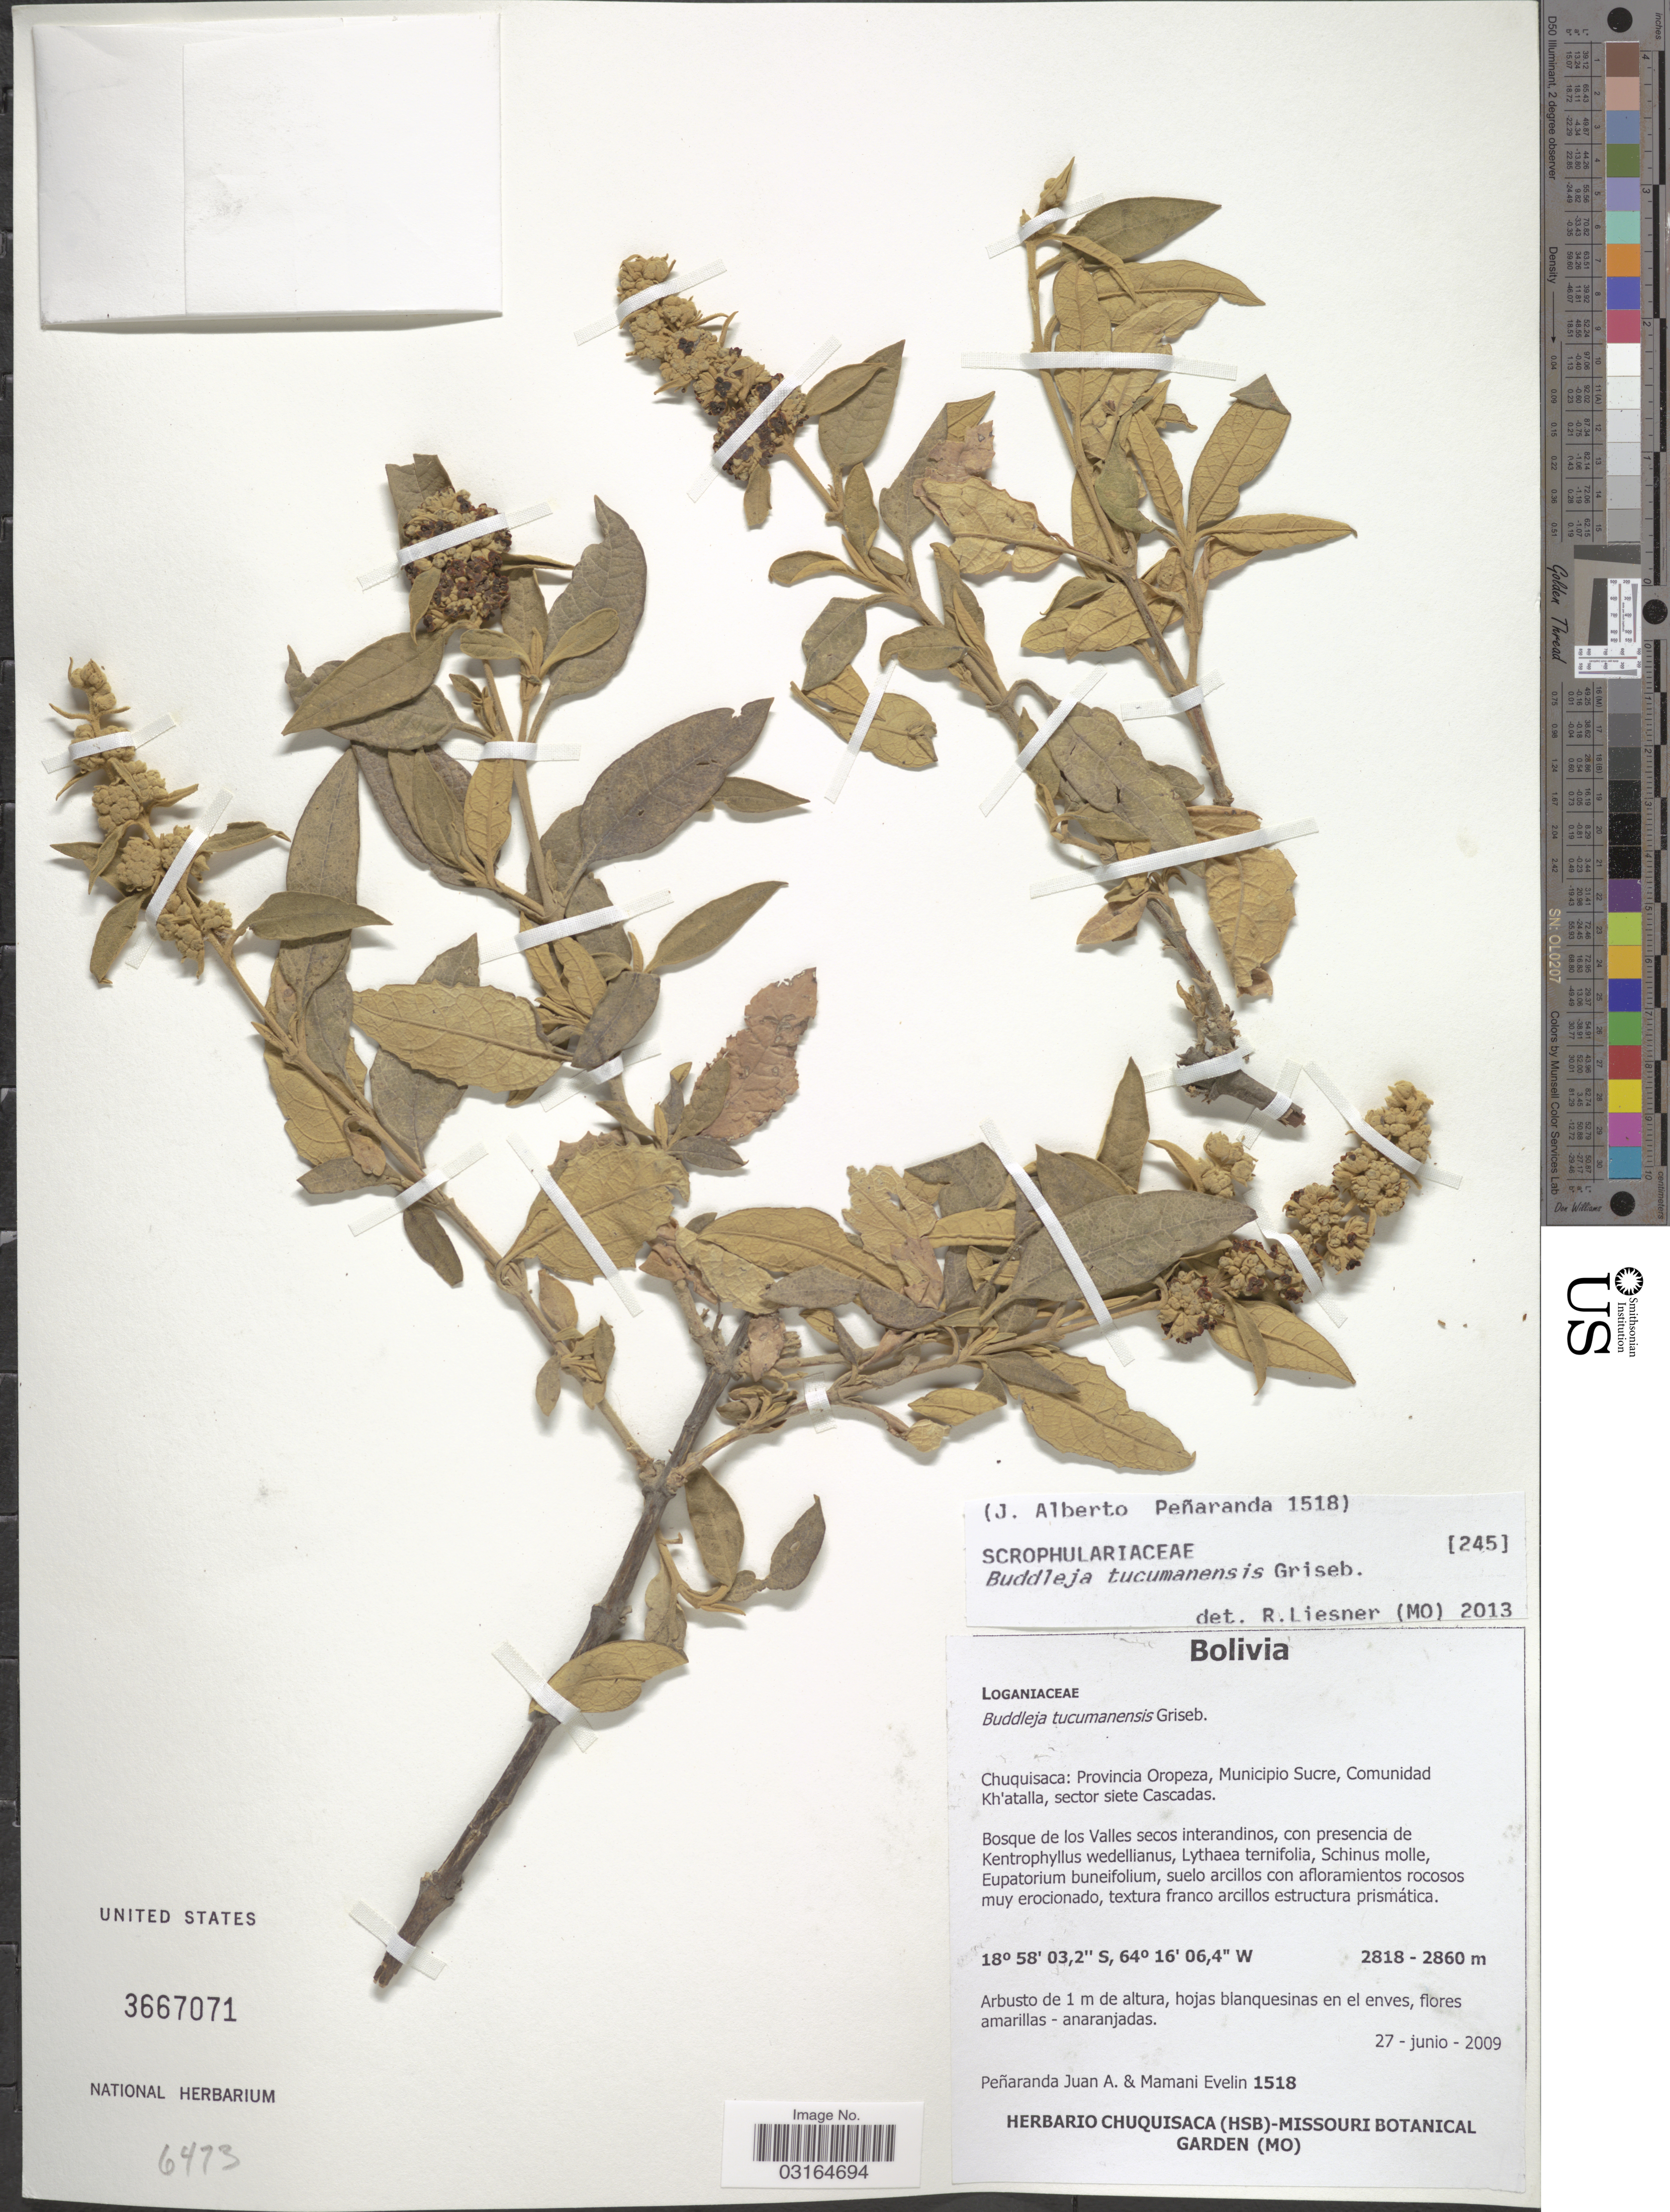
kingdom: Plantae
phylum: Tracheophyta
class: Magnoliopsida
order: Lamiales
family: Scrophulariaceae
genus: Buddleja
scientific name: Buddleja tucumanensis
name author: Griseb.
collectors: J. Penaranda & E. Mamani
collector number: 1518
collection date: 2009-06-27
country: Bolivia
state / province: Chuquisaca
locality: Provincia Oropeza, Municipio Sucre, Comunidad Kh'atalla, sector siete Cascadas.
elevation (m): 2818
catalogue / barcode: US 3667071